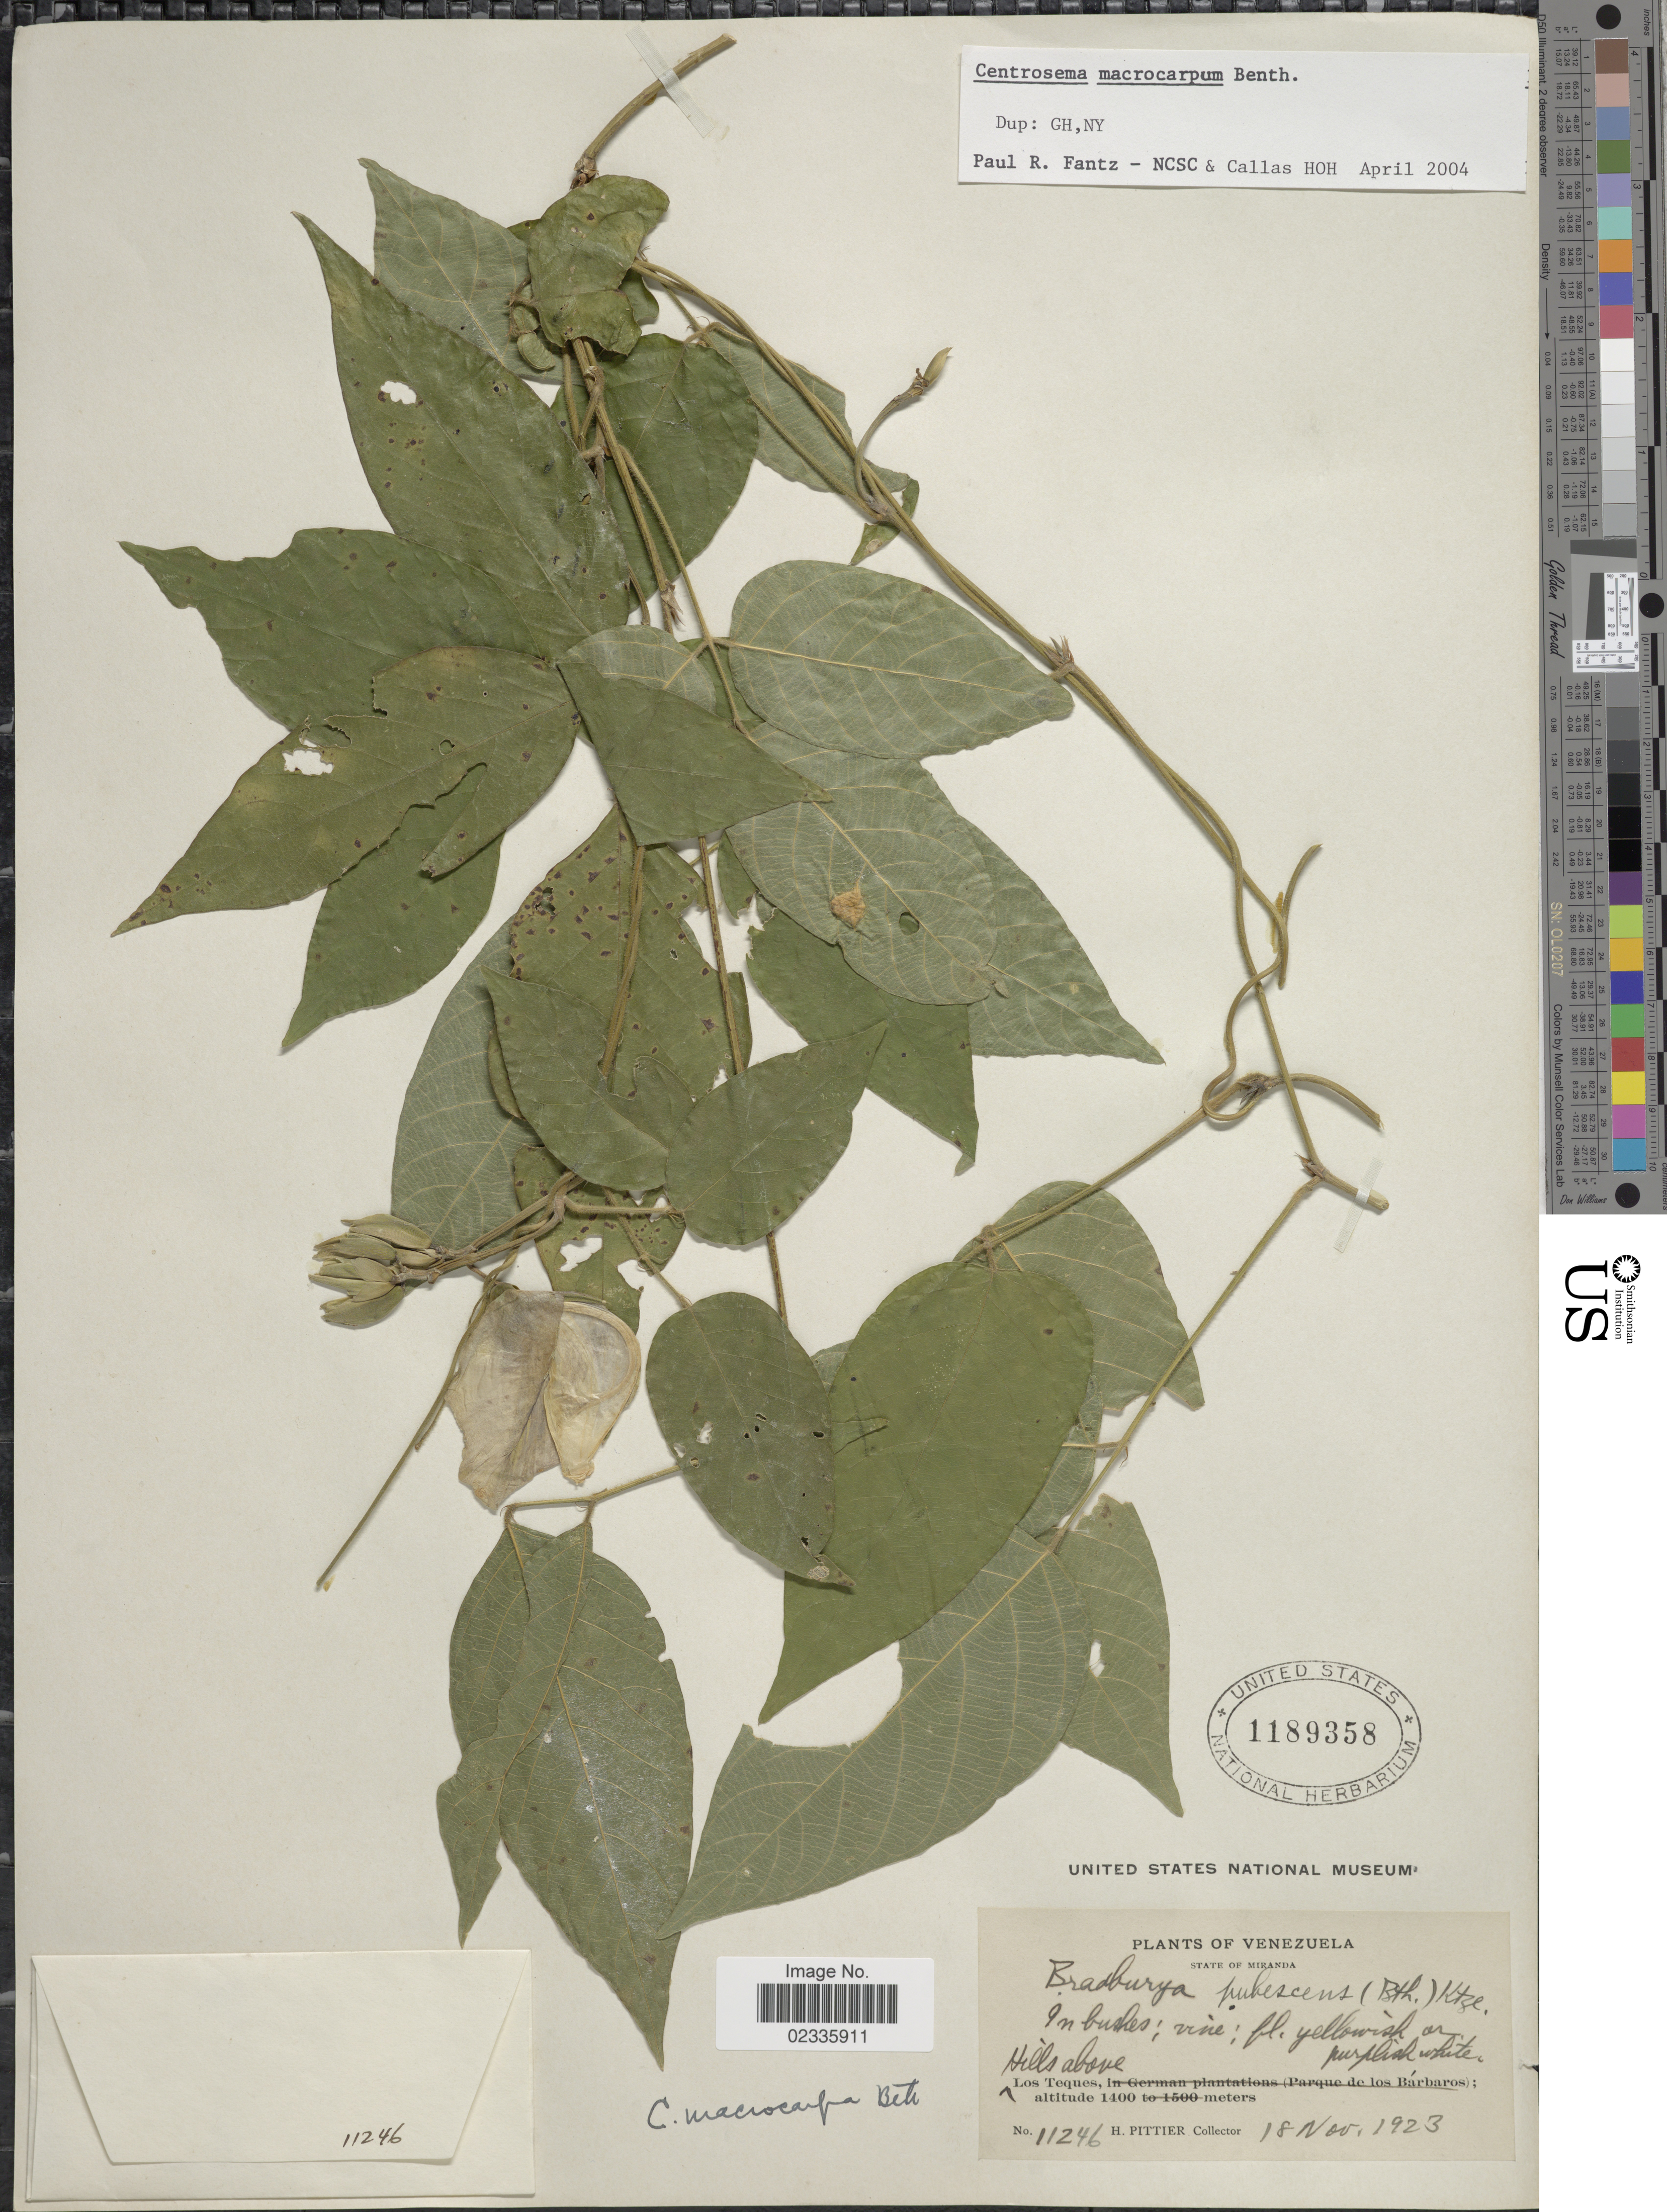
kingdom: Plantae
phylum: Tracheophyta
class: Magnoliopsida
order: Fabales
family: Fabaceae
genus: Centrosema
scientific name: Centrosema macrocarpum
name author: Benth.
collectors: H. F. Pittier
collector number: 11246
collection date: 1923-11-18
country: Venezuela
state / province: Miranda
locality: Hills above Los Teques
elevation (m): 1400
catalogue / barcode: US 1189358